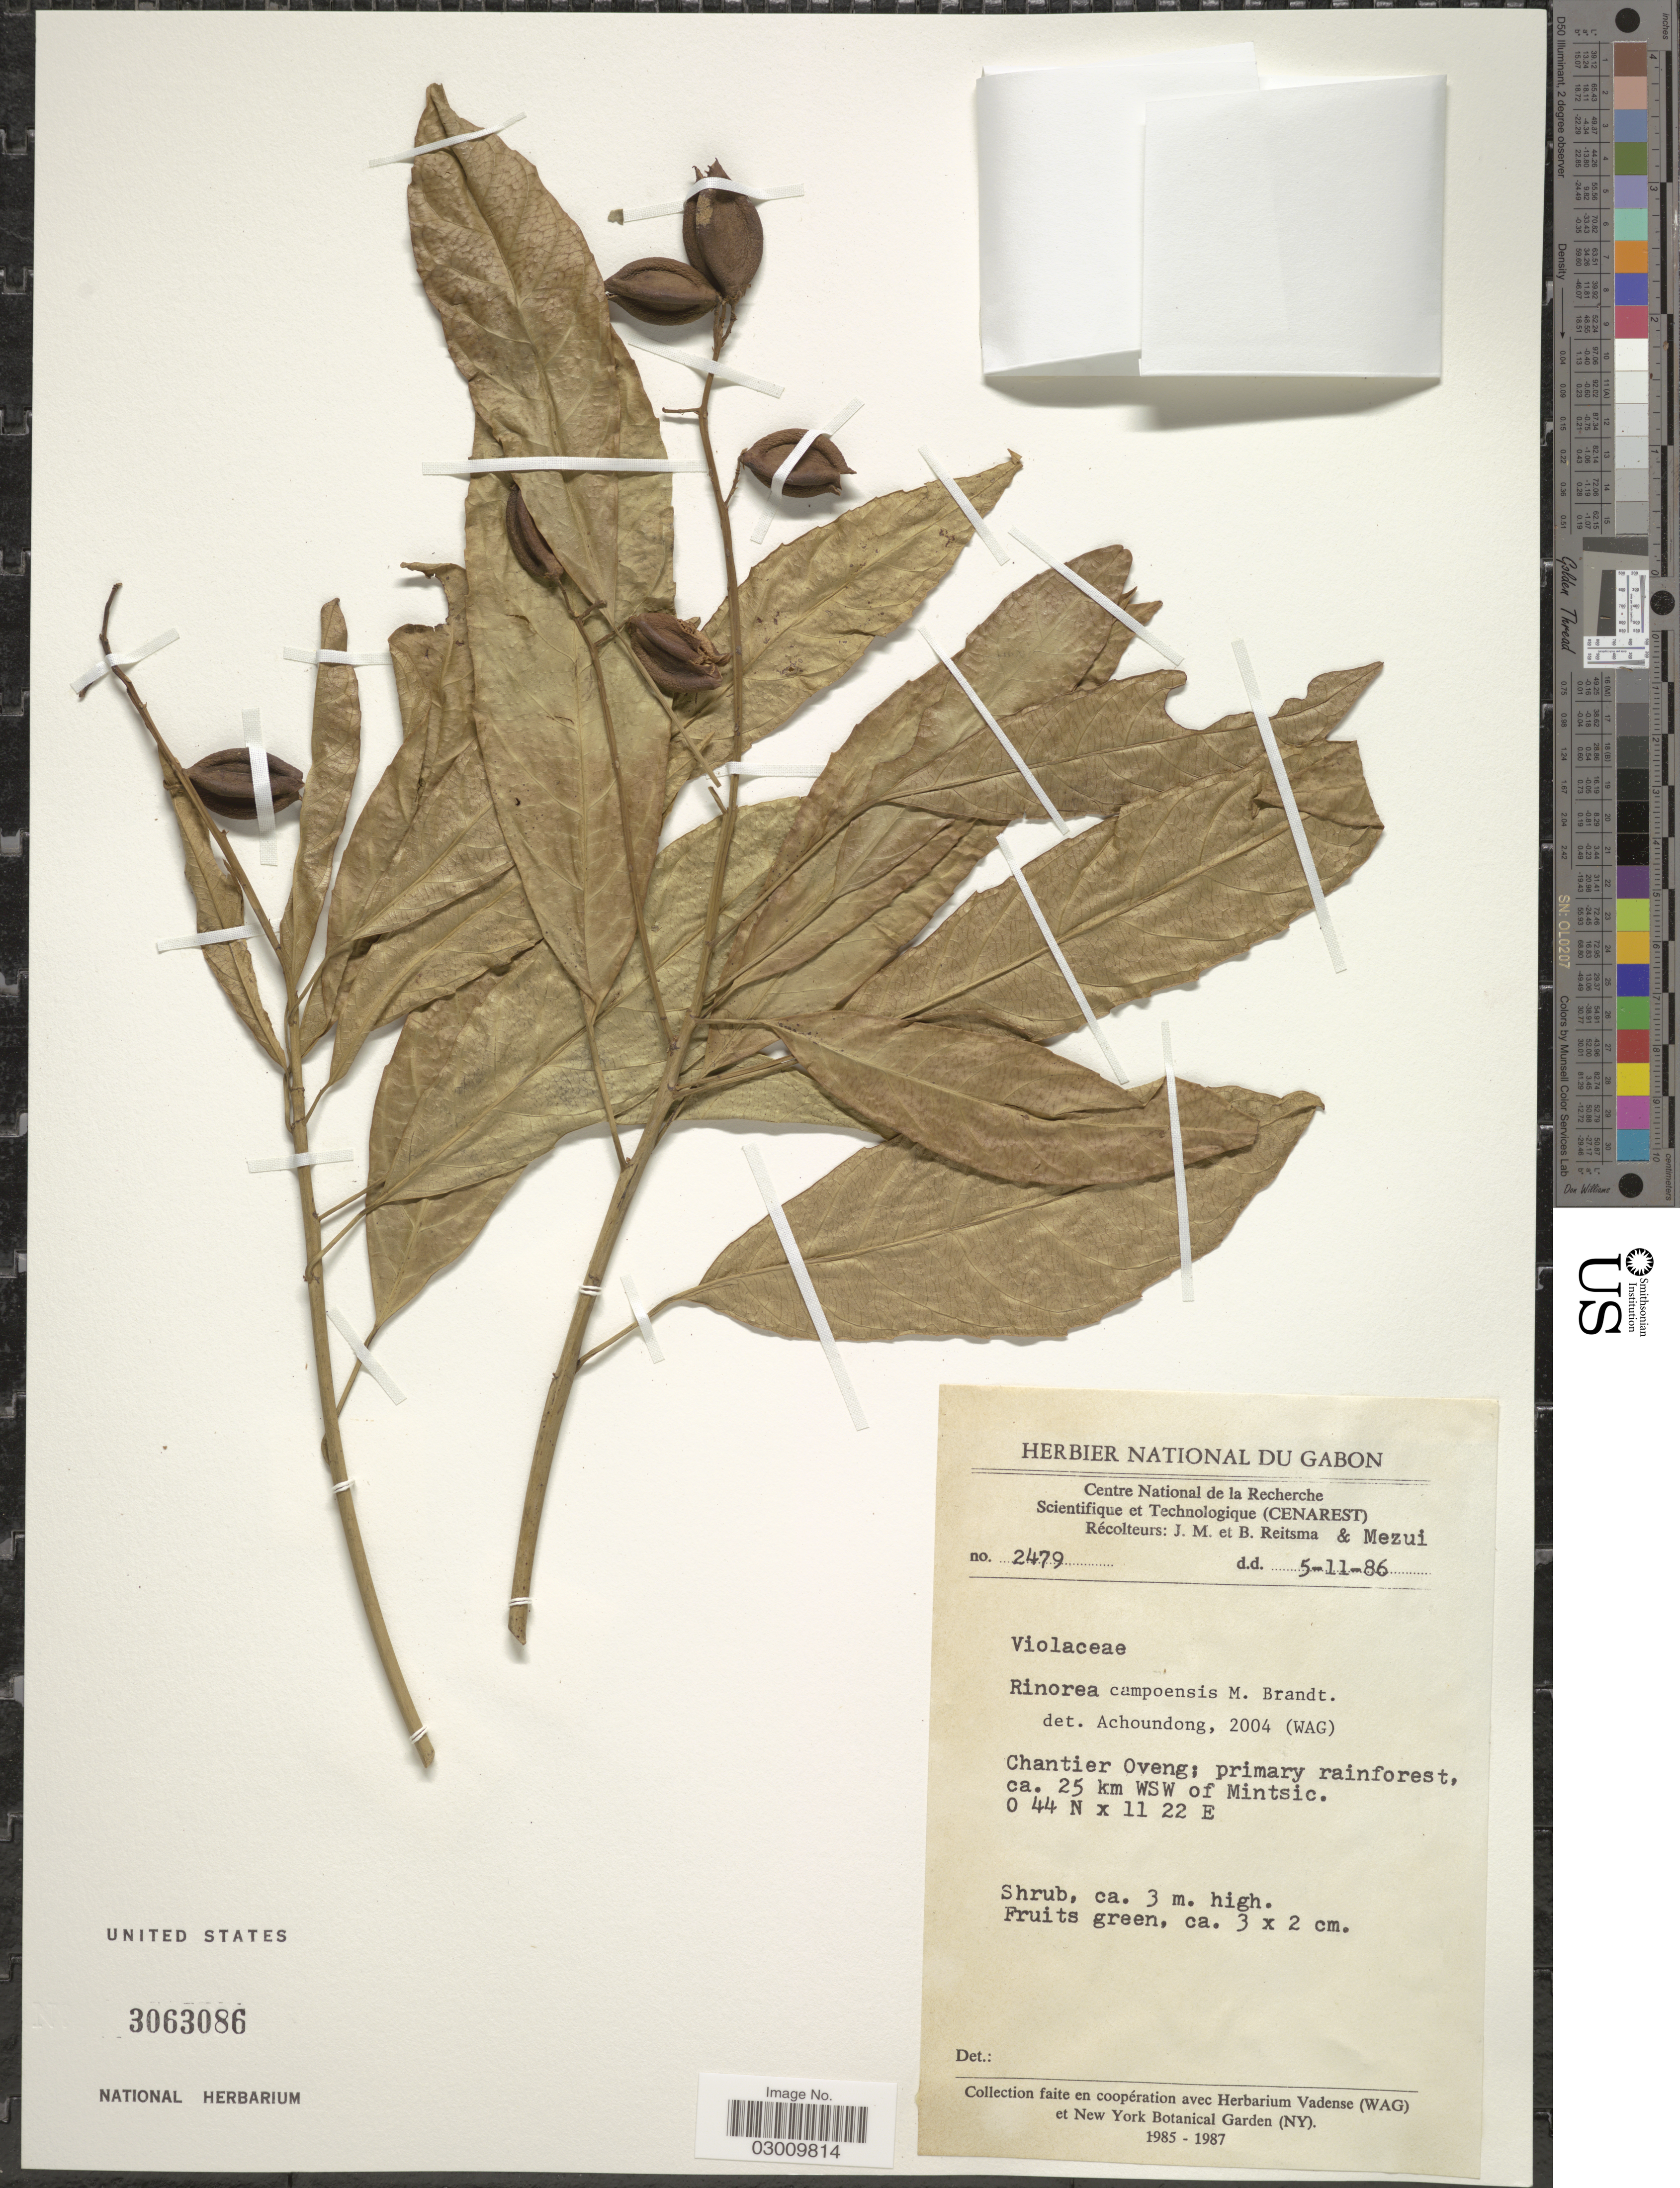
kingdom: Plantae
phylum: Tracheophyta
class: Magnoliopsida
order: Malpighiales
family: Violaceae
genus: Rinorea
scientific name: Rinorea campoensis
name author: M. Brandt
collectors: J. Reitsma, B. Reitsma & Mezui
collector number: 2479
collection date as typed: Transcribed d/m/y: 5/11/86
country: Gabon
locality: Chantier Oveng; ca. 25 km WSW of Mintsic.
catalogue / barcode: US 3063086